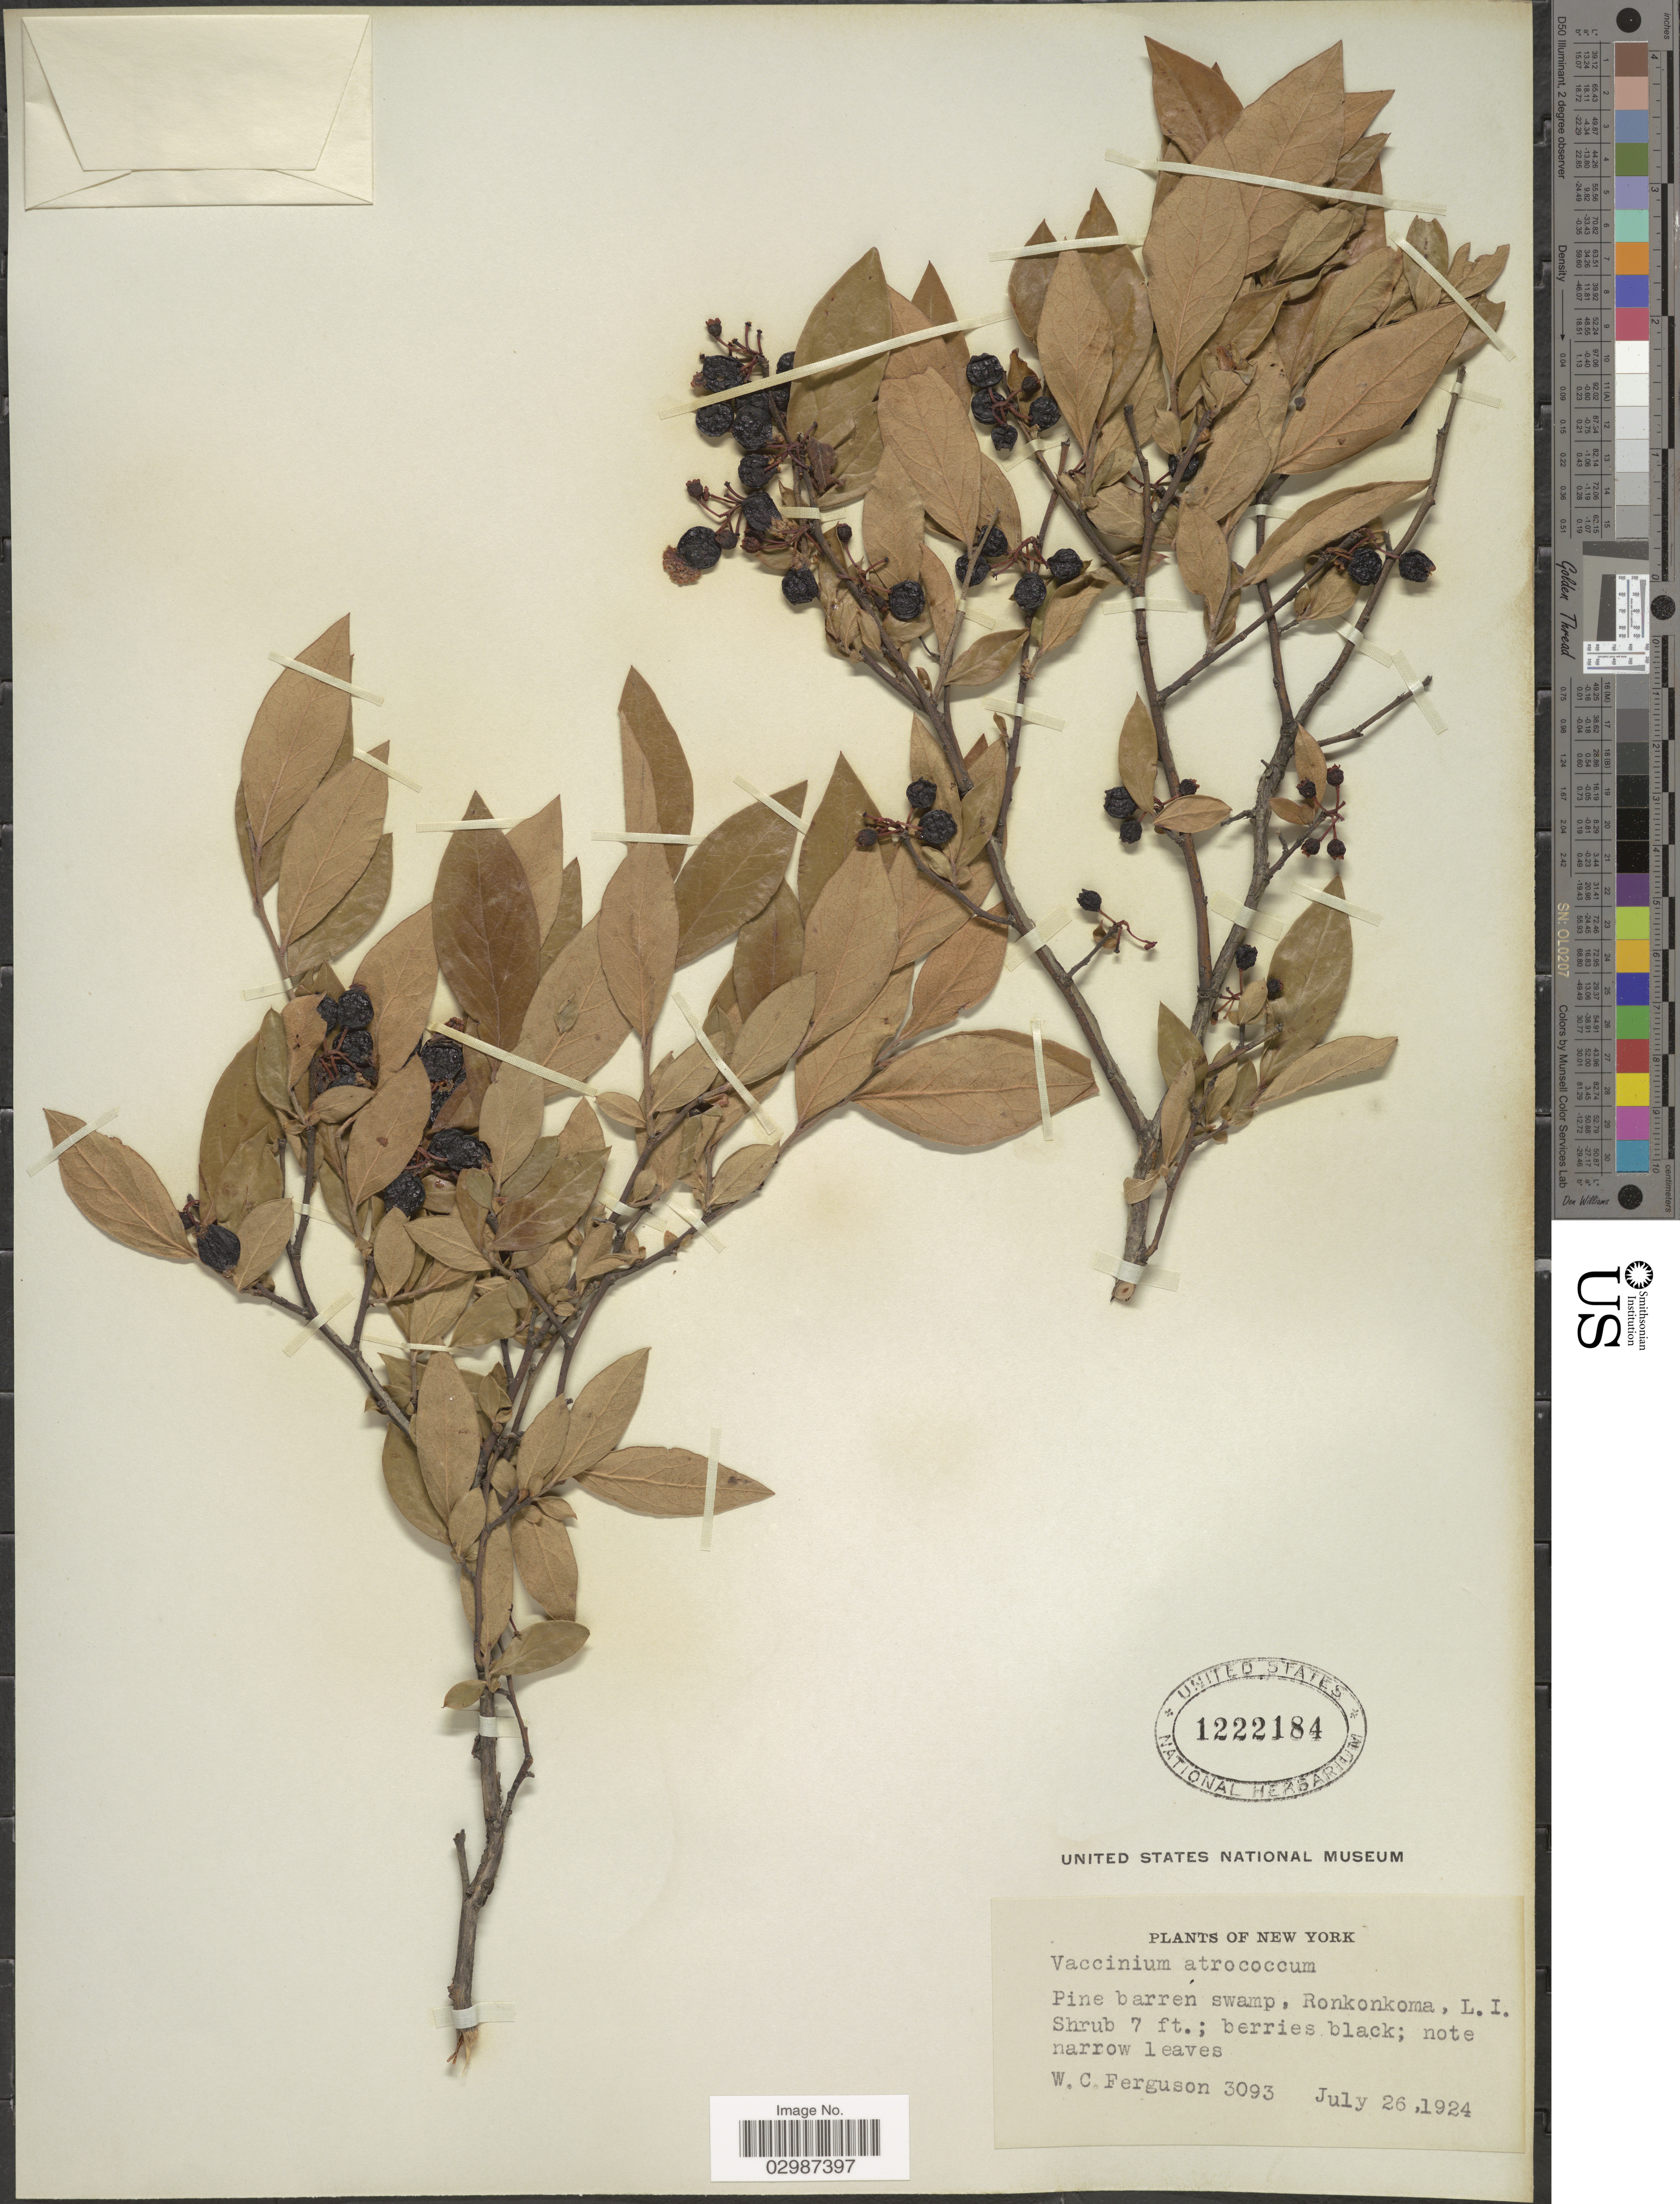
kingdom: Plantae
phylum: Tracheophyta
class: Magnoliopsida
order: Ericales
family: Ericaceae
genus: Vaccinium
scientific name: Vaccinium atrococcum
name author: (A. Gray) A. Heller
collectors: W. Ferguson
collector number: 3093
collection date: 1924-07-26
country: United States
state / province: New York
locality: Pine barren swamp, Ronkonkoma, L.I.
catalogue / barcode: US 1222184